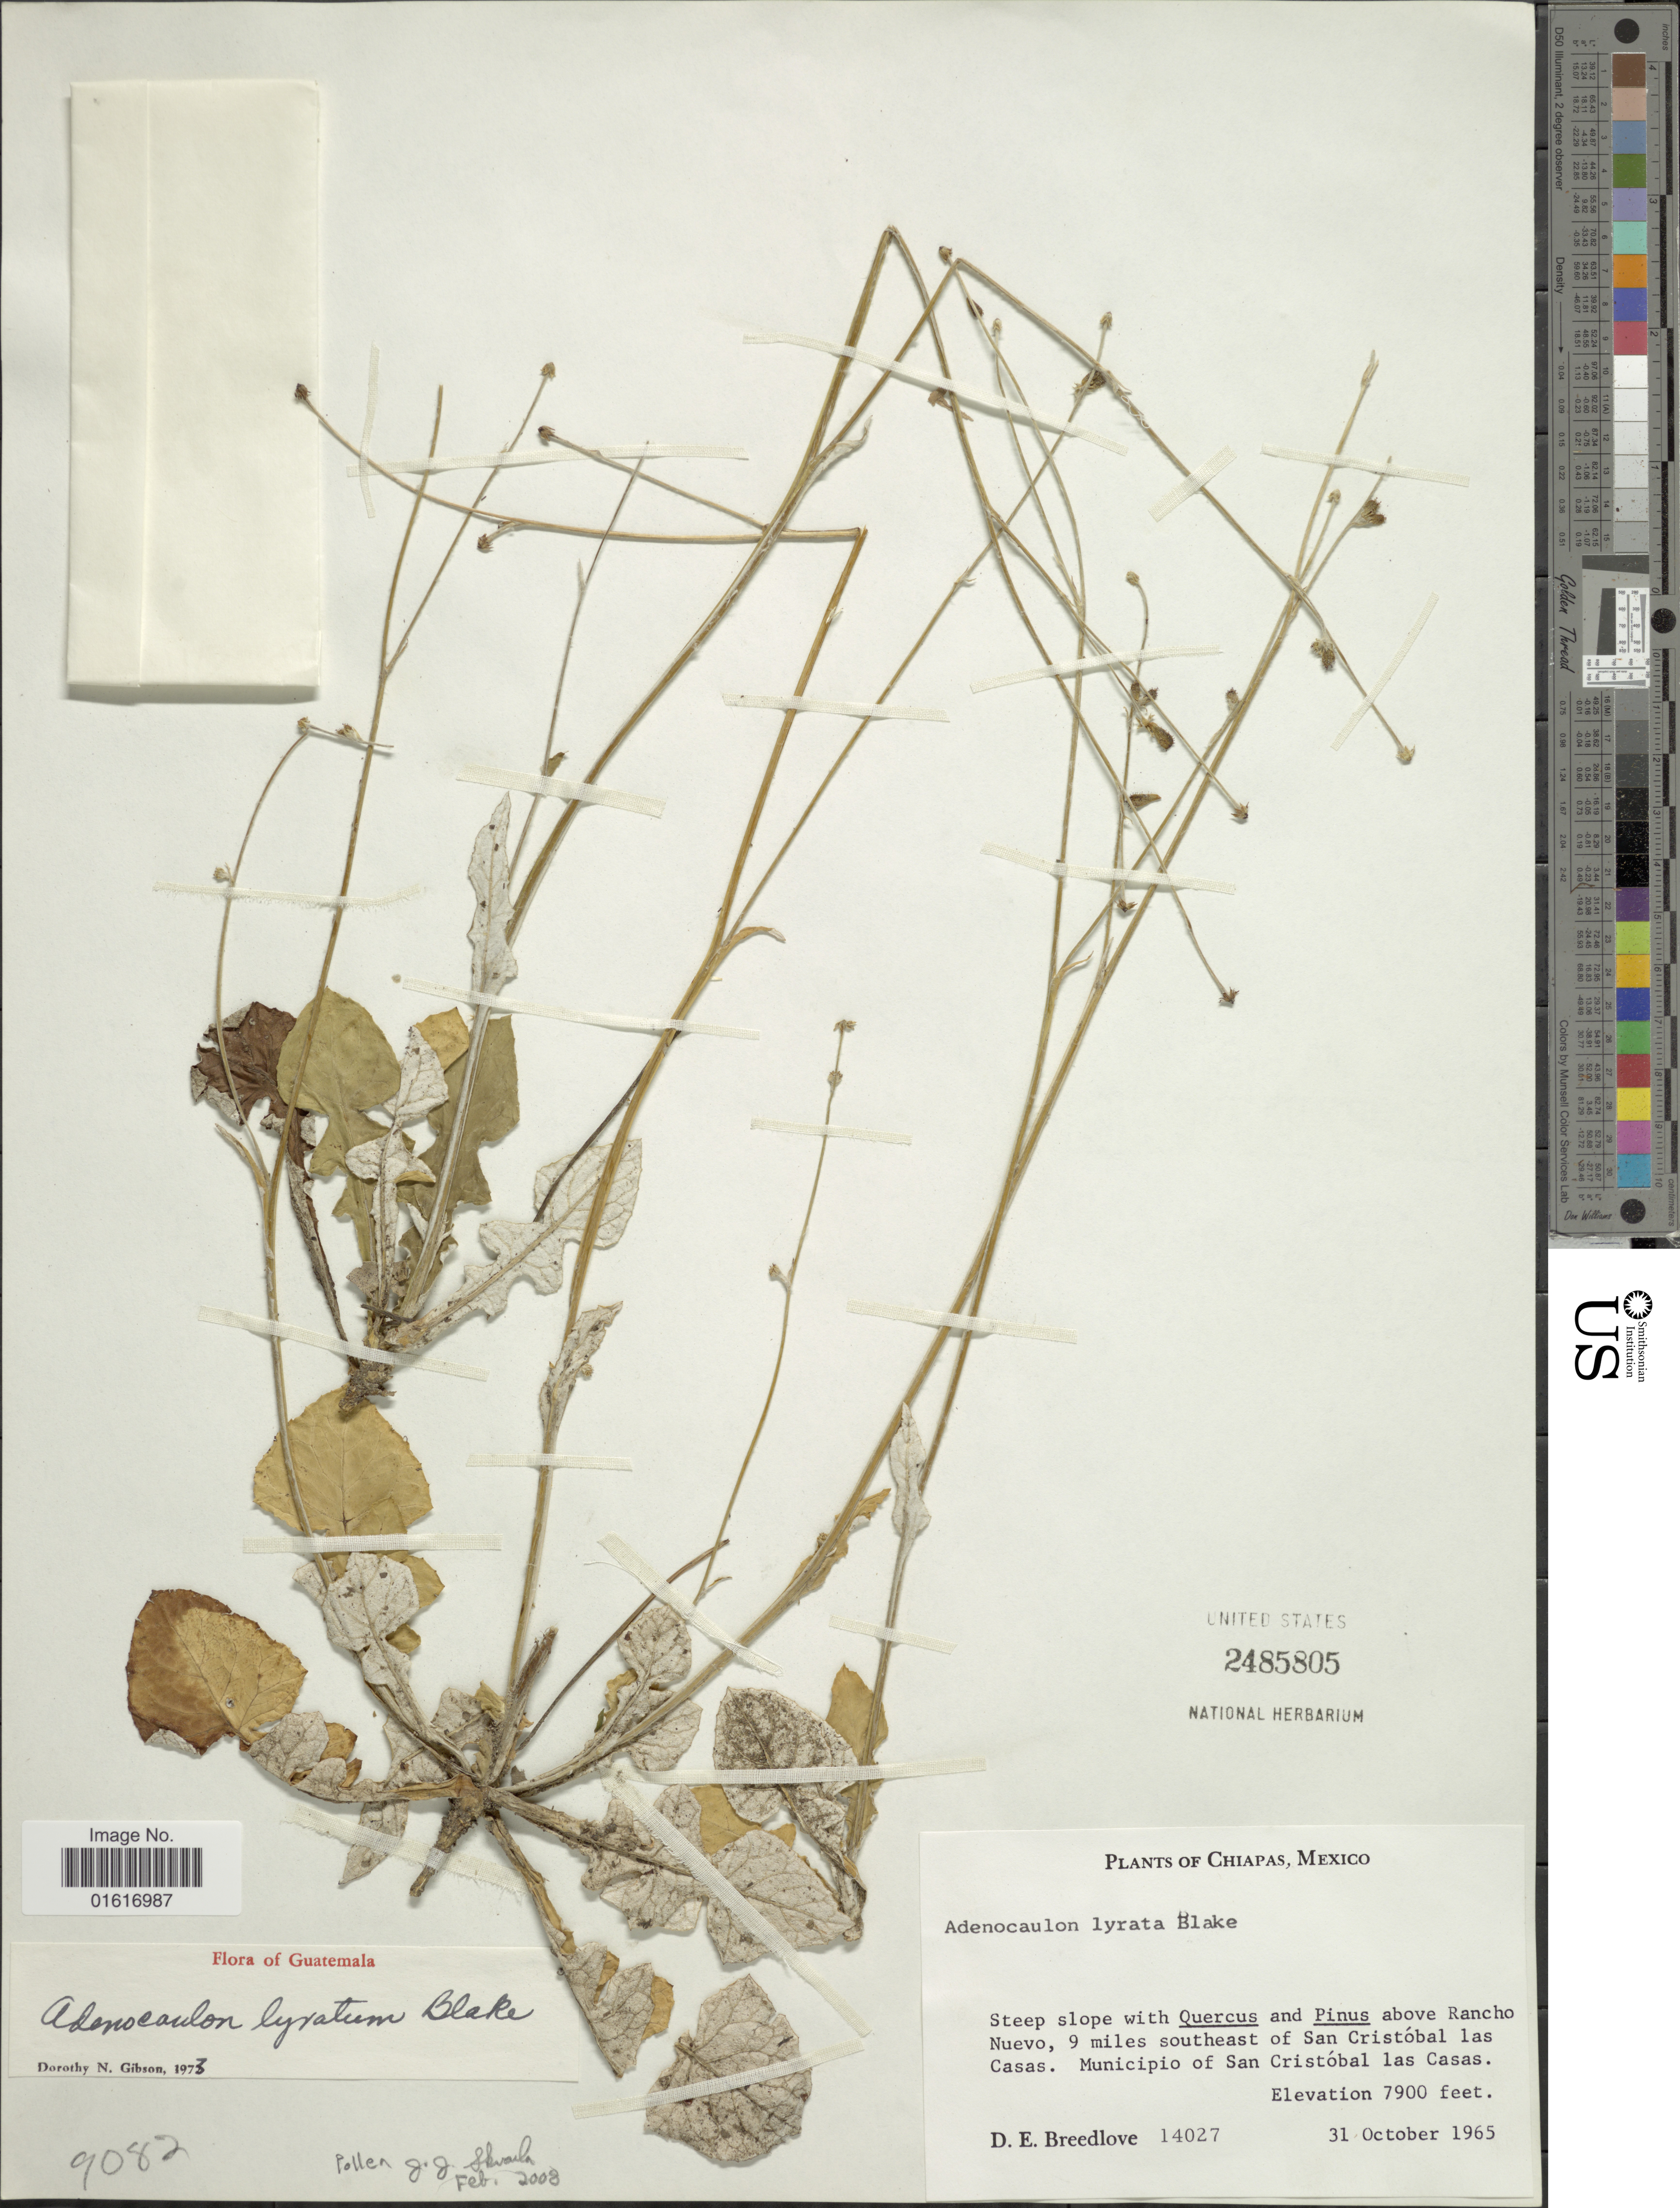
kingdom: Plantae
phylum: Tracheophyta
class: Magnoliopsida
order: Asterales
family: Asteraceae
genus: Adenocaulon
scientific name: Adenocaulon lyratum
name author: S.F. Blake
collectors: D. E. Breedlove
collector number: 14027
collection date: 1965-10-31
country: Mexico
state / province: Chiapas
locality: Steep slope with Quercus and Pinus above Rancho Nuevo, 9 miles southeast of San Cristobal las Casas. Muncipio of San Cristobal las Casas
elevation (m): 2408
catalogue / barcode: US 2485805